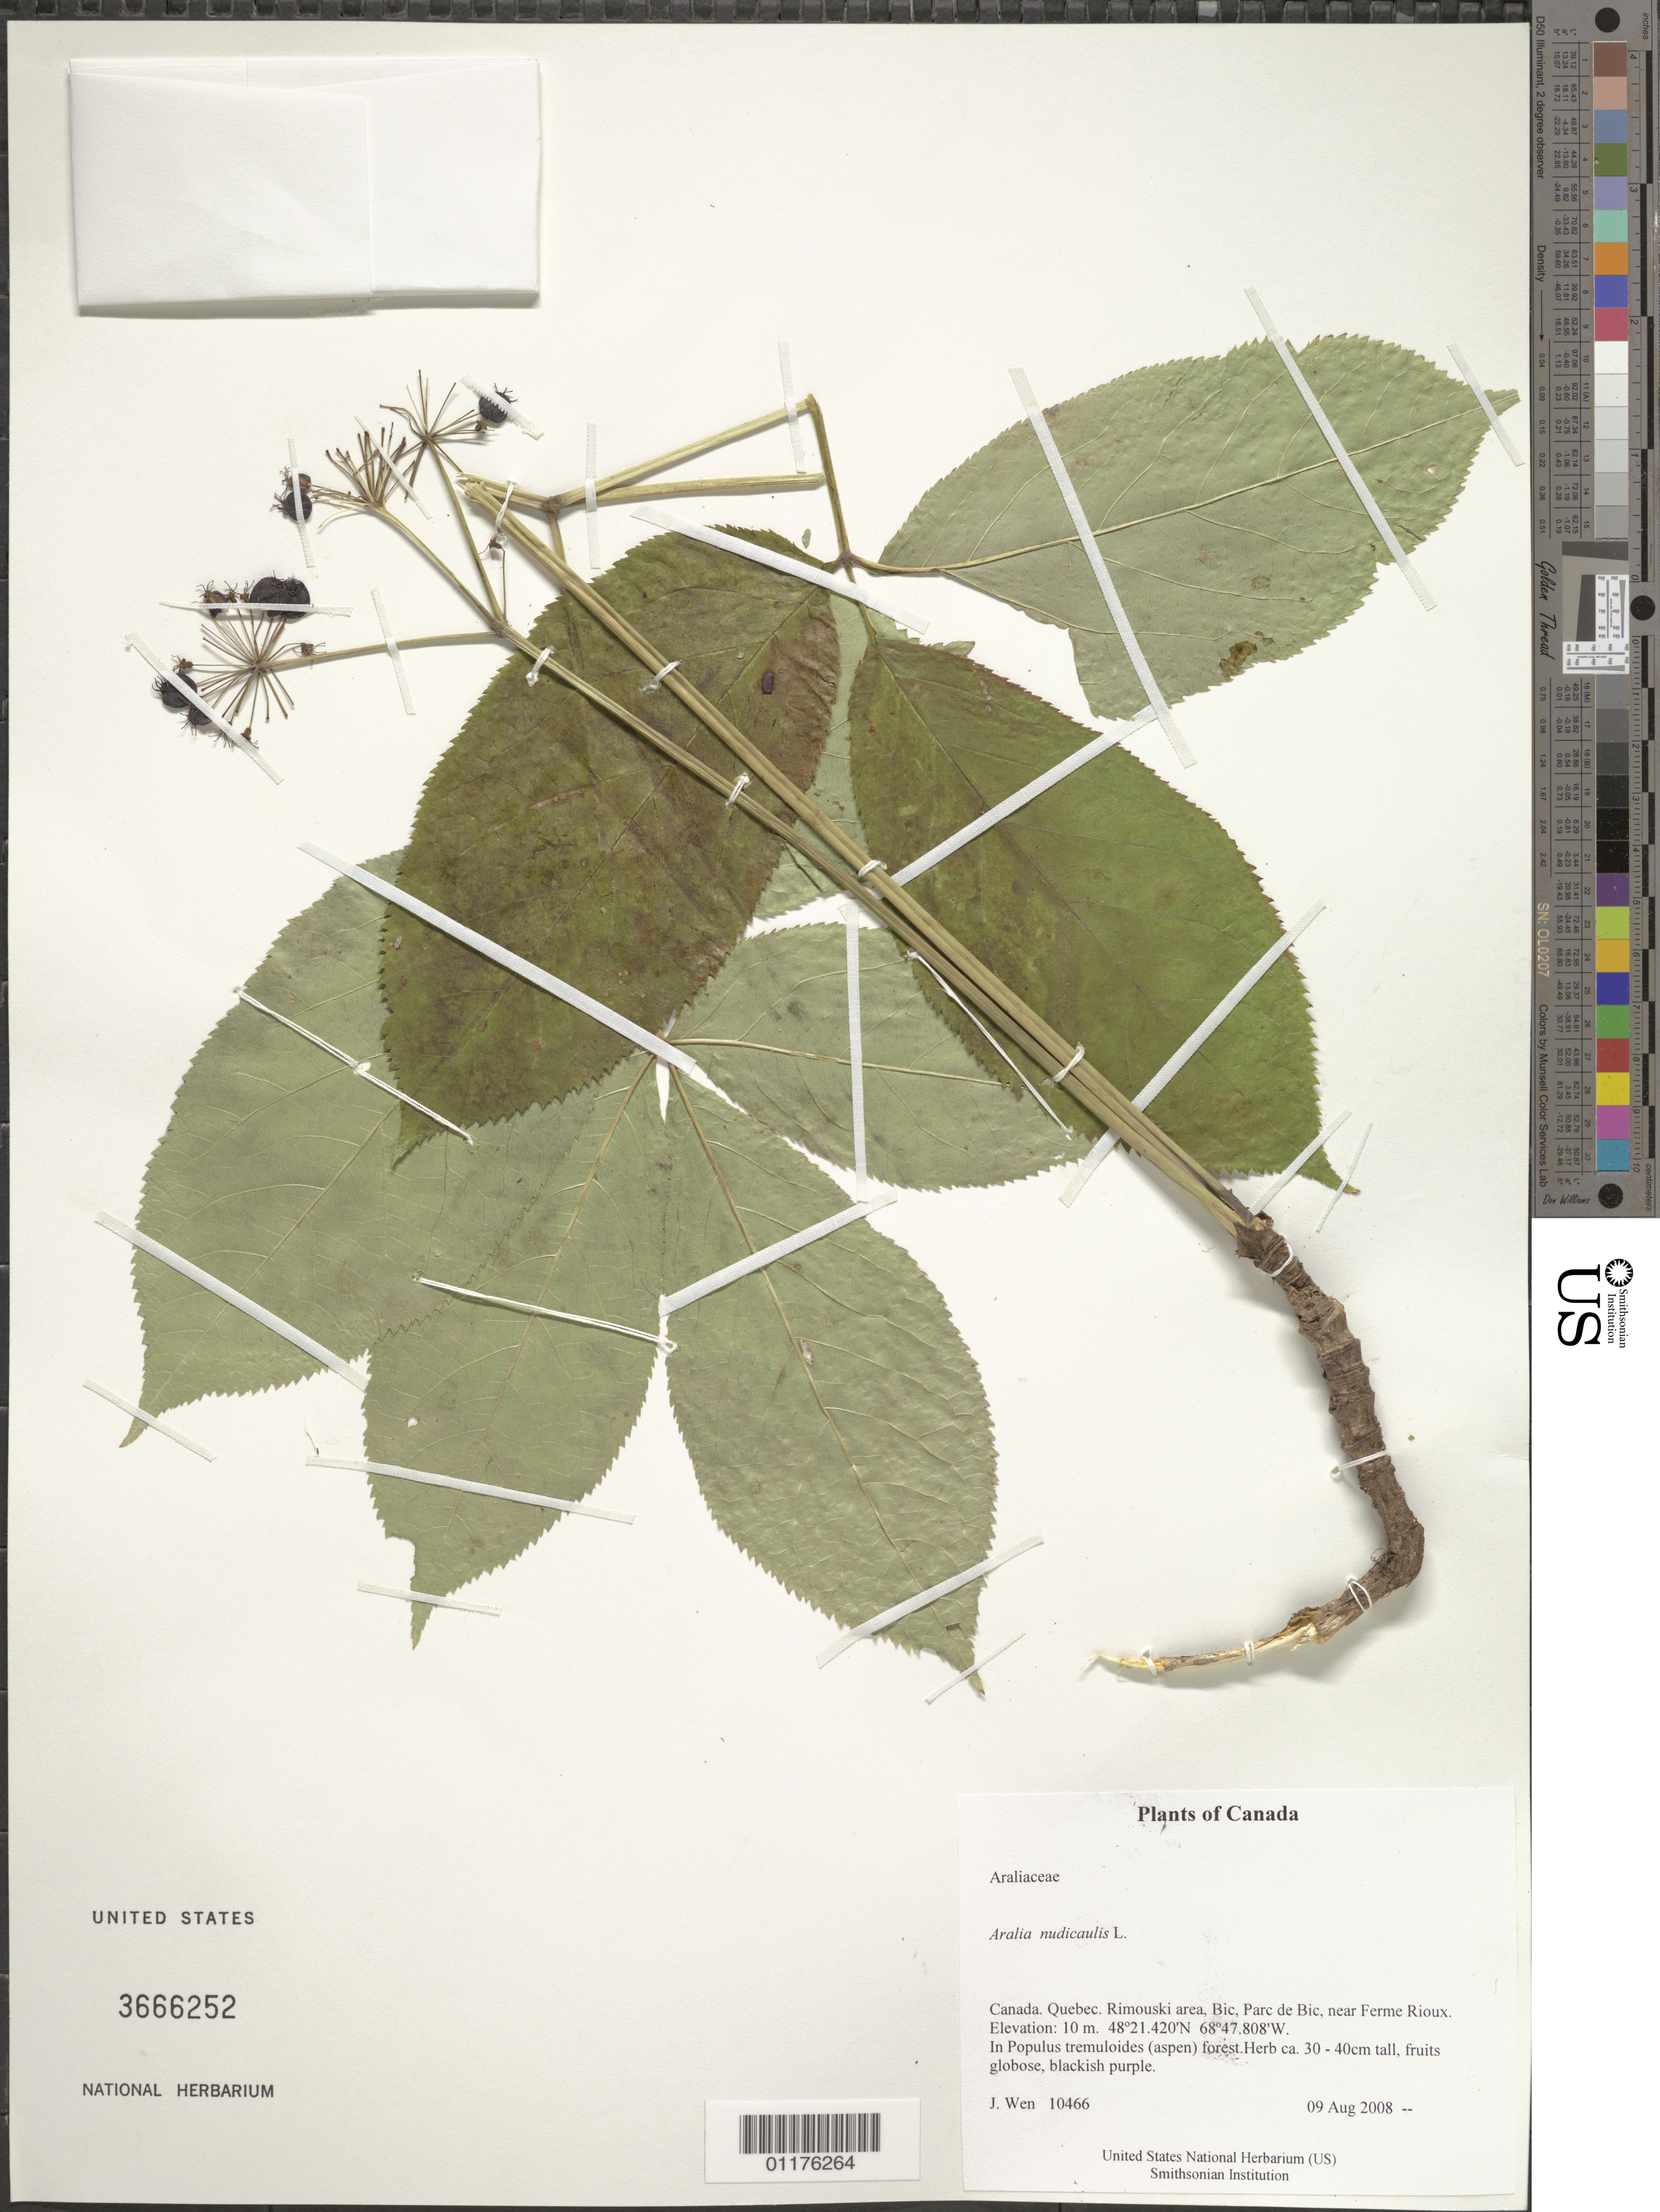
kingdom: Plantae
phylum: Tracheophyta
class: Magnoliopsida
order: Apiales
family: Araliaceae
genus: Aralia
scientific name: Aralia nudicaulis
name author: L.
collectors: J. Wen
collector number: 10466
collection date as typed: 09 Aug 2008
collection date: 2008-08-09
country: Canada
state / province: Quebec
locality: Rimouski area, Bic, Parc de Bic, near Ferme Rioux.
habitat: In Populus tremuloides (aspen) forest.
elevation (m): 10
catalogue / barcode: US 3666252